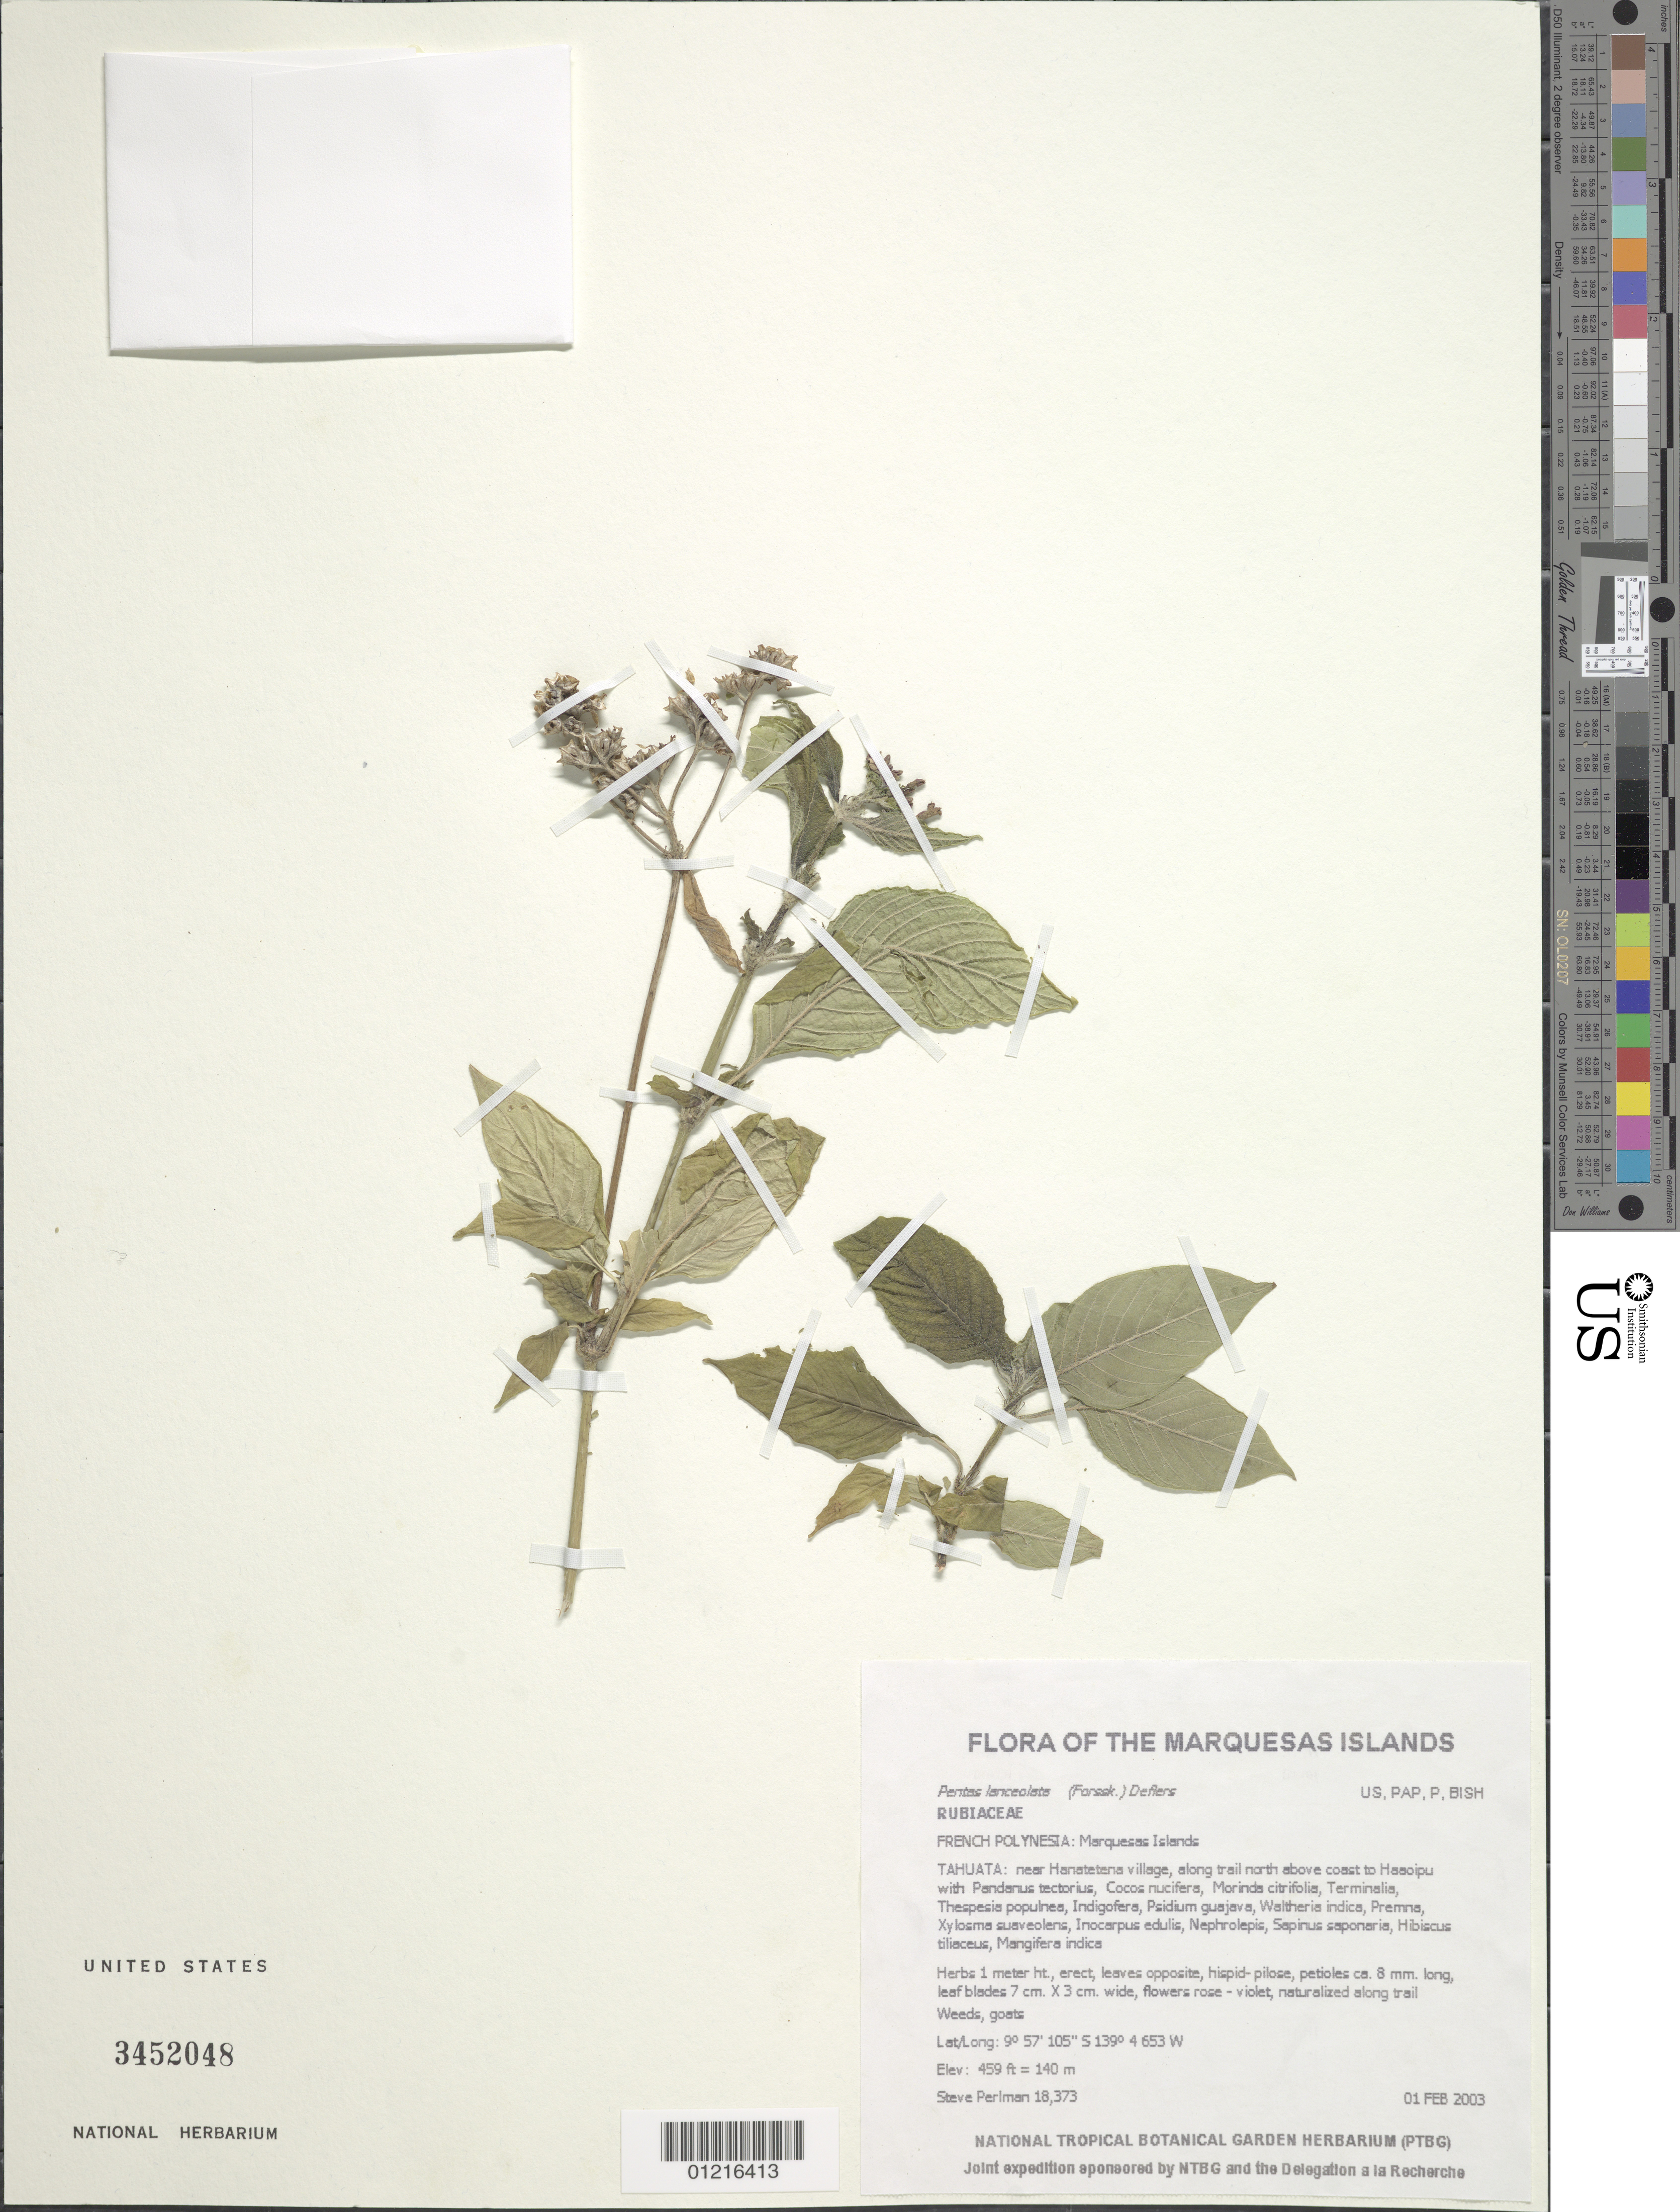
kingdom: Plantae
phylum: Tracheophyta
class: Magnoliopsida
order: Gentianales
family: Rubiaceae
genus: Pentas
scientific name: Pentas lanceolata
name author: (Forssk.) Deflers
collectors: S. P. Perlman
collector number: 18373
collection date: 2003-02-01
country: French Polynesia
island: Tahuata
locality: Near Hanatetena village, along trail north above coast to Haaoipu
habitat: Along trail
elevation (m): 140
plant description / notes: Weeds, goats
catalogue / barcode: US 3452048